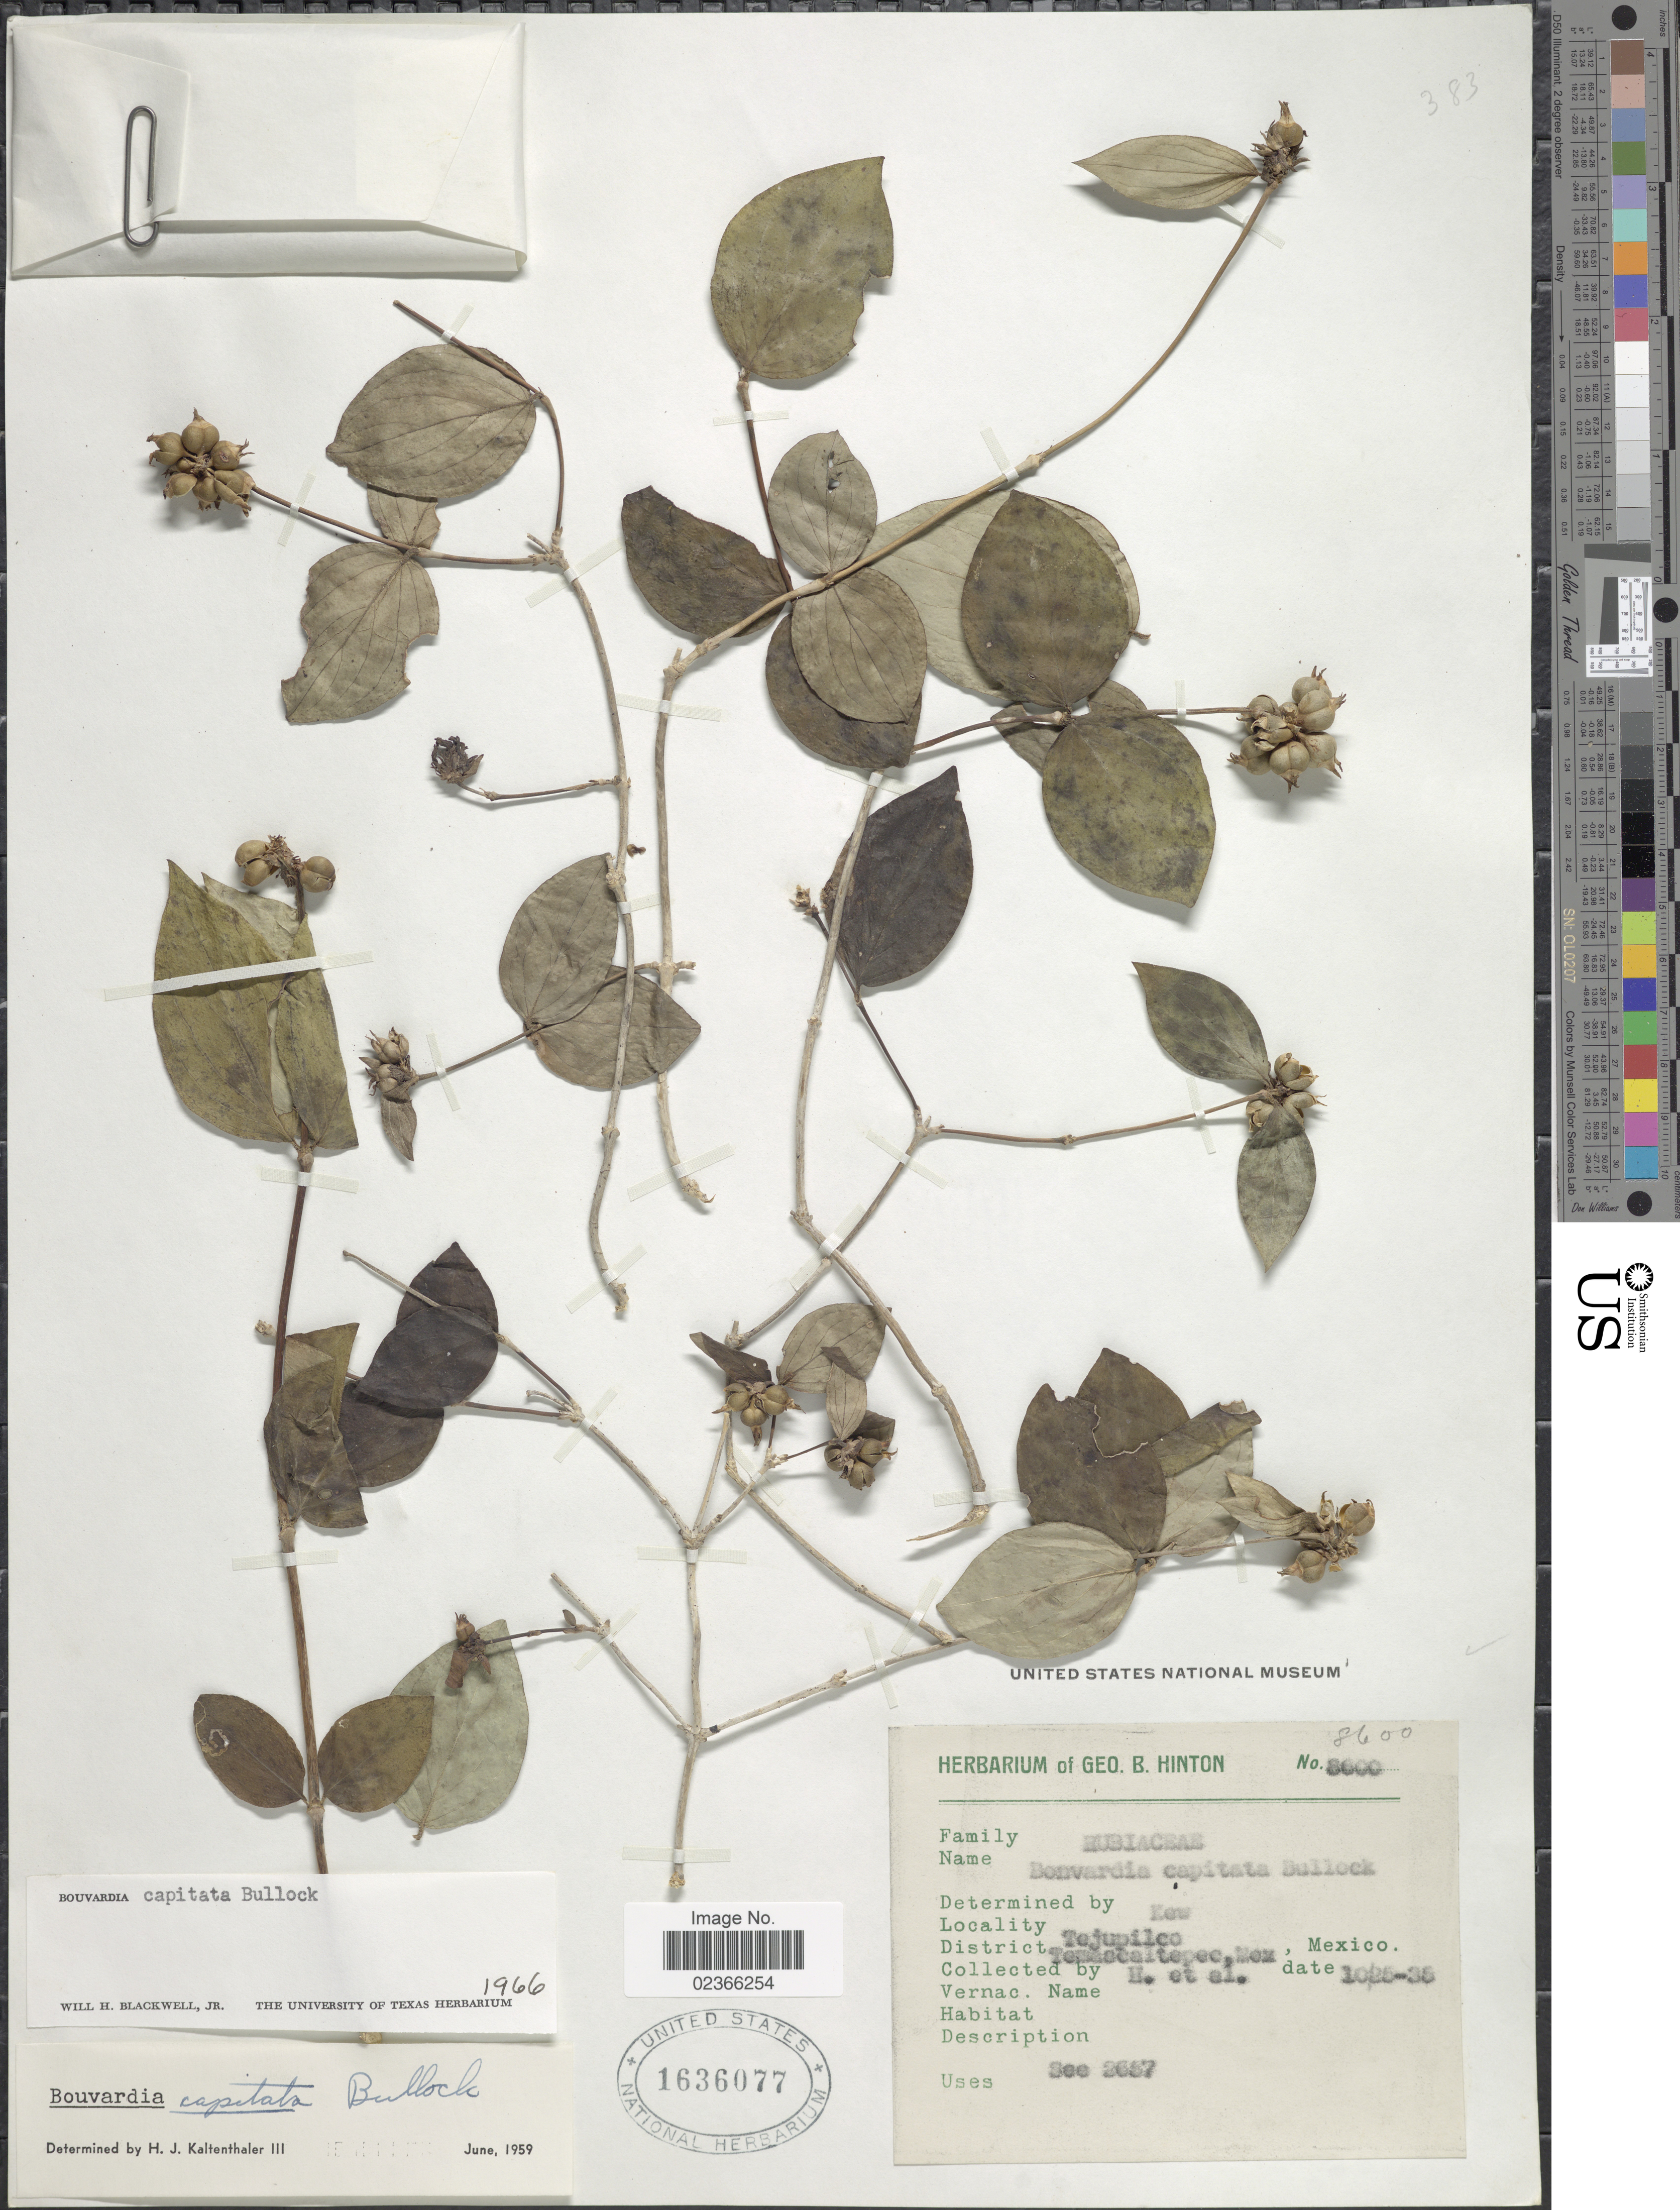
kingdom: Plantae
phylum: Tracheophyta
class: Magnoliopsida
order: Gentianales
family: Rubiaceae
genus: Bouvardia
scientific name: Bouvardia capitata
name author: Bullock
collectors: G. B. Hinton & et al.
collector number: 8600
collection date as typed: Transcribed d/m/y: 25/10/36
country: Mexico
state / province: México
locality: Tejupilco, Temascaltepec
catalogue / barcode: US 1636077